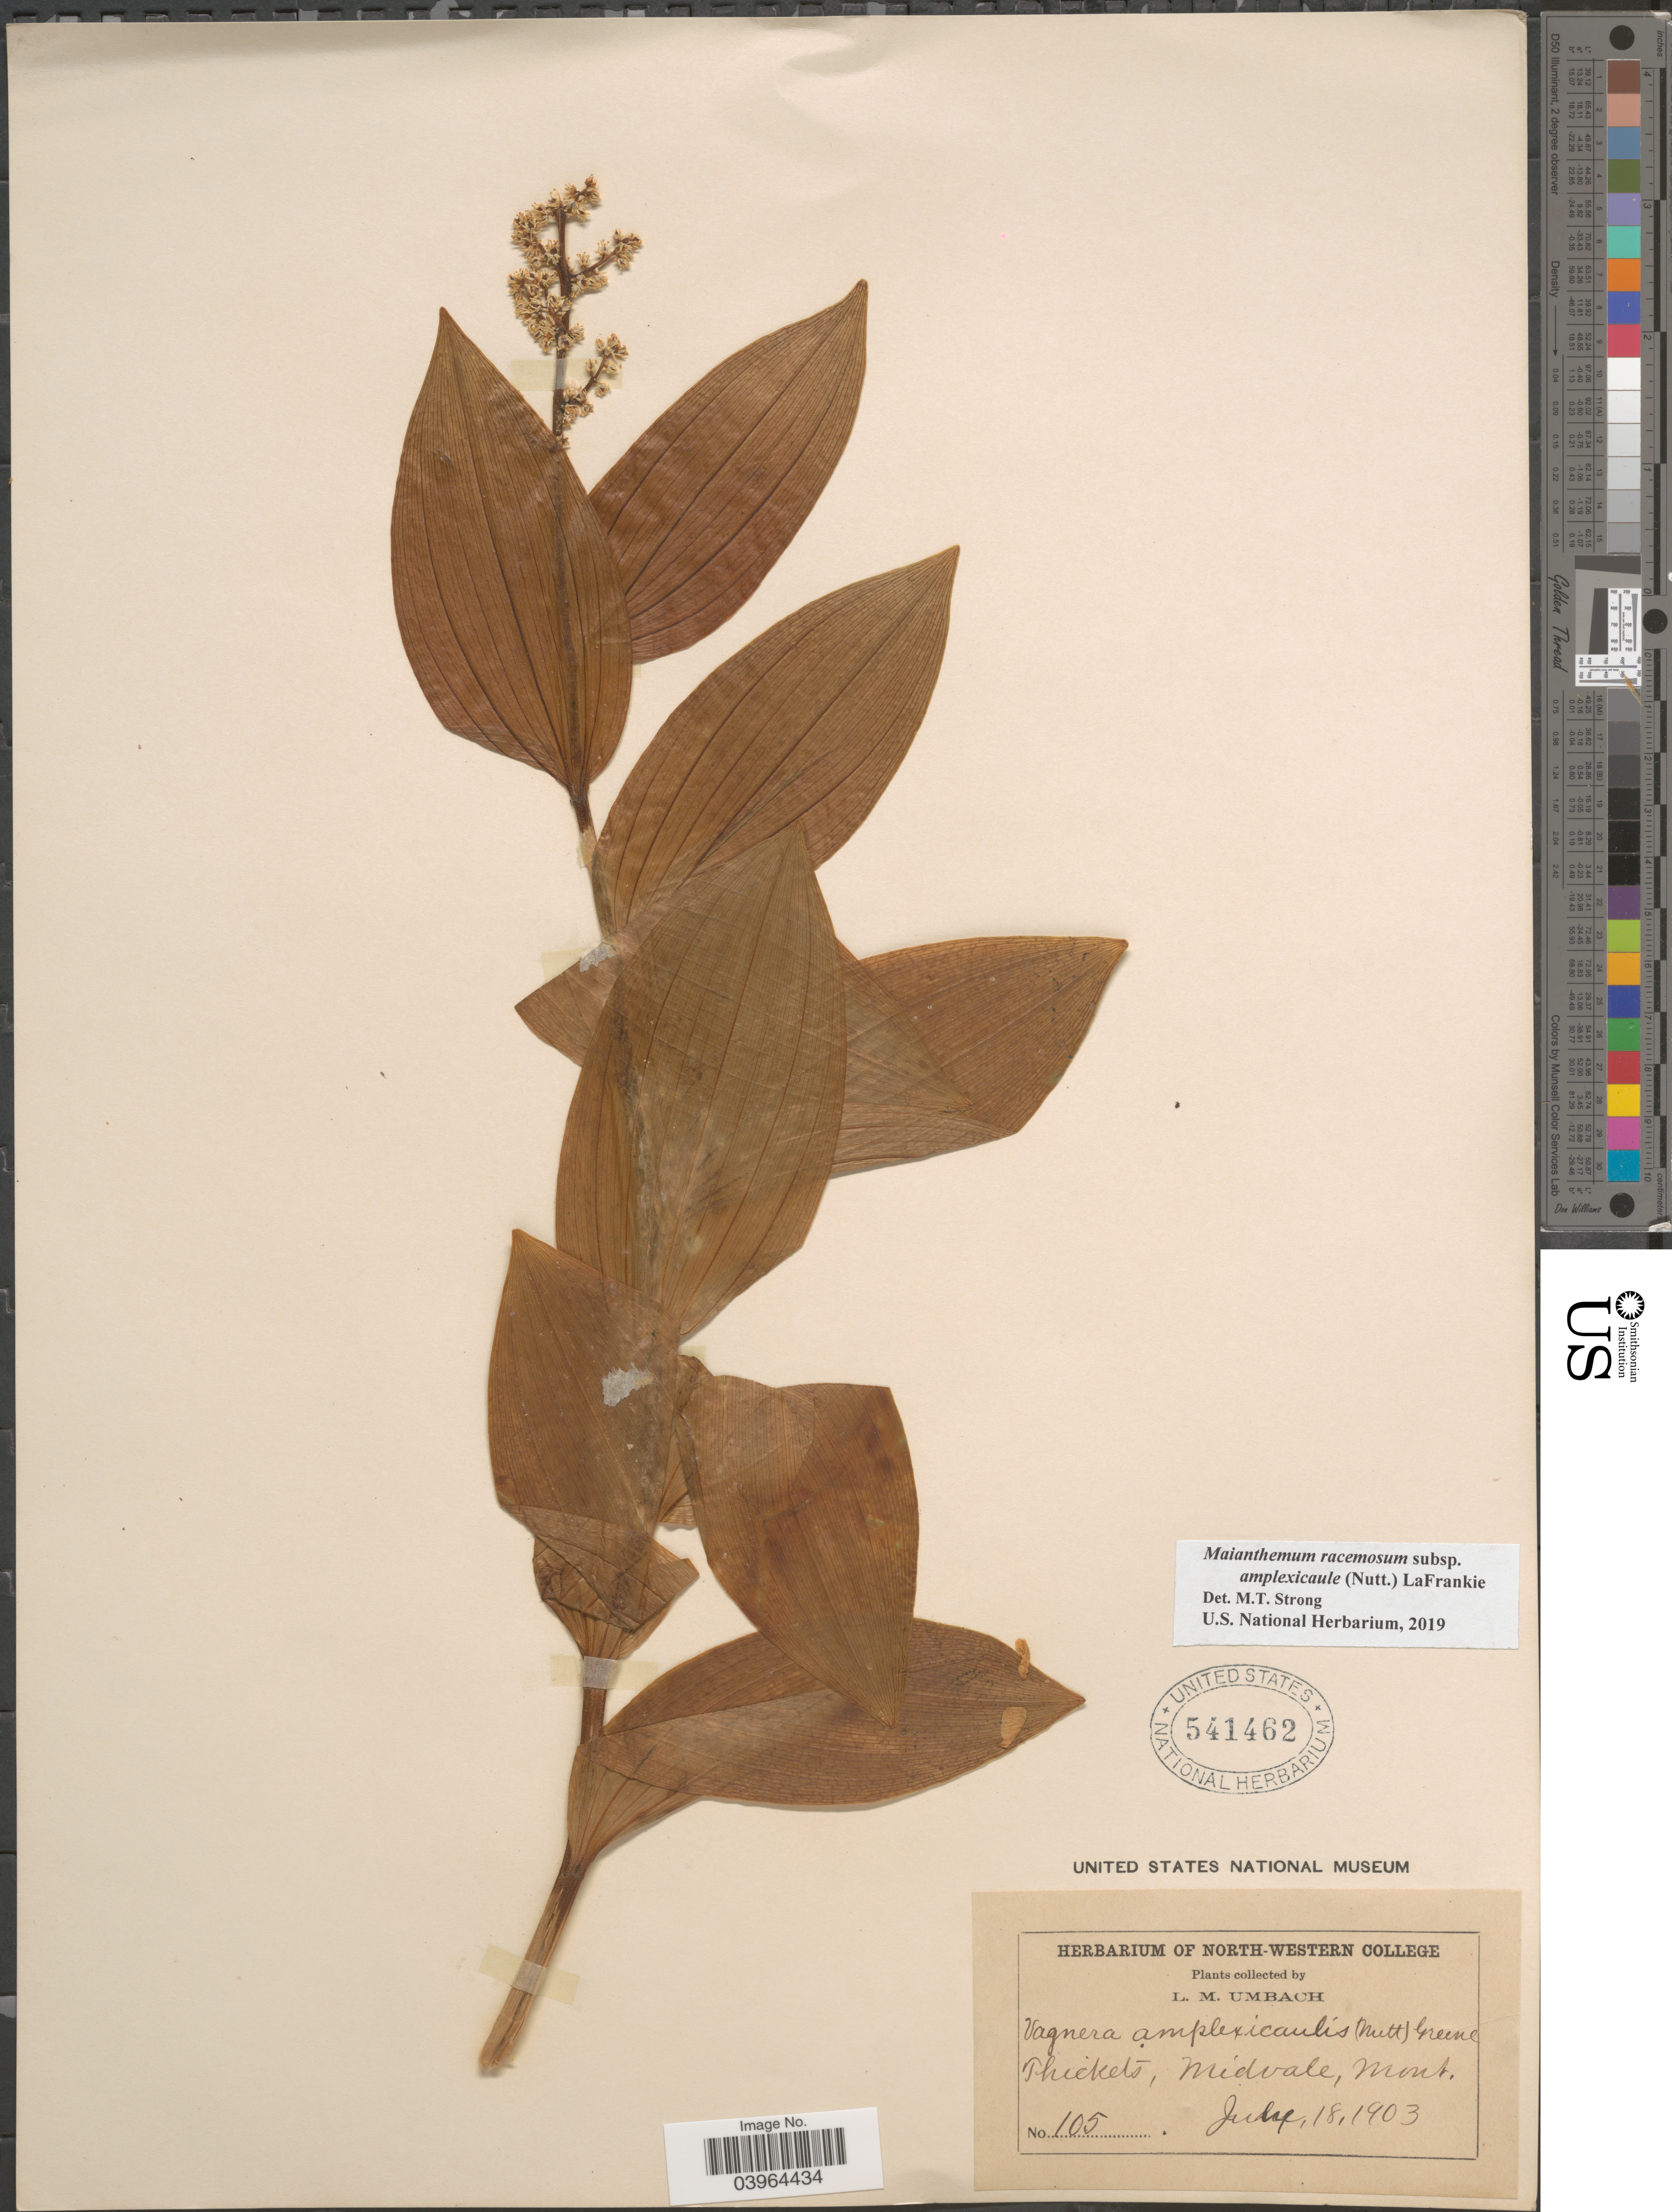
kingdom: Plantae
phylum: Tracheophyta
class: Liliopsida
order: Asparagales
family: Asparagaceae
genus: Maianthemum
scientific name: Maianthemum racemosum subsp. amplexicaule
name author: (Nutt.) LaFrankie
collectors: L. M. Umbach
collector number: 105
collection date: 1903-07-18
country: United States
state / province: Montana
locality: Thickets, Midvale.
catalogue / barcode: US 541462